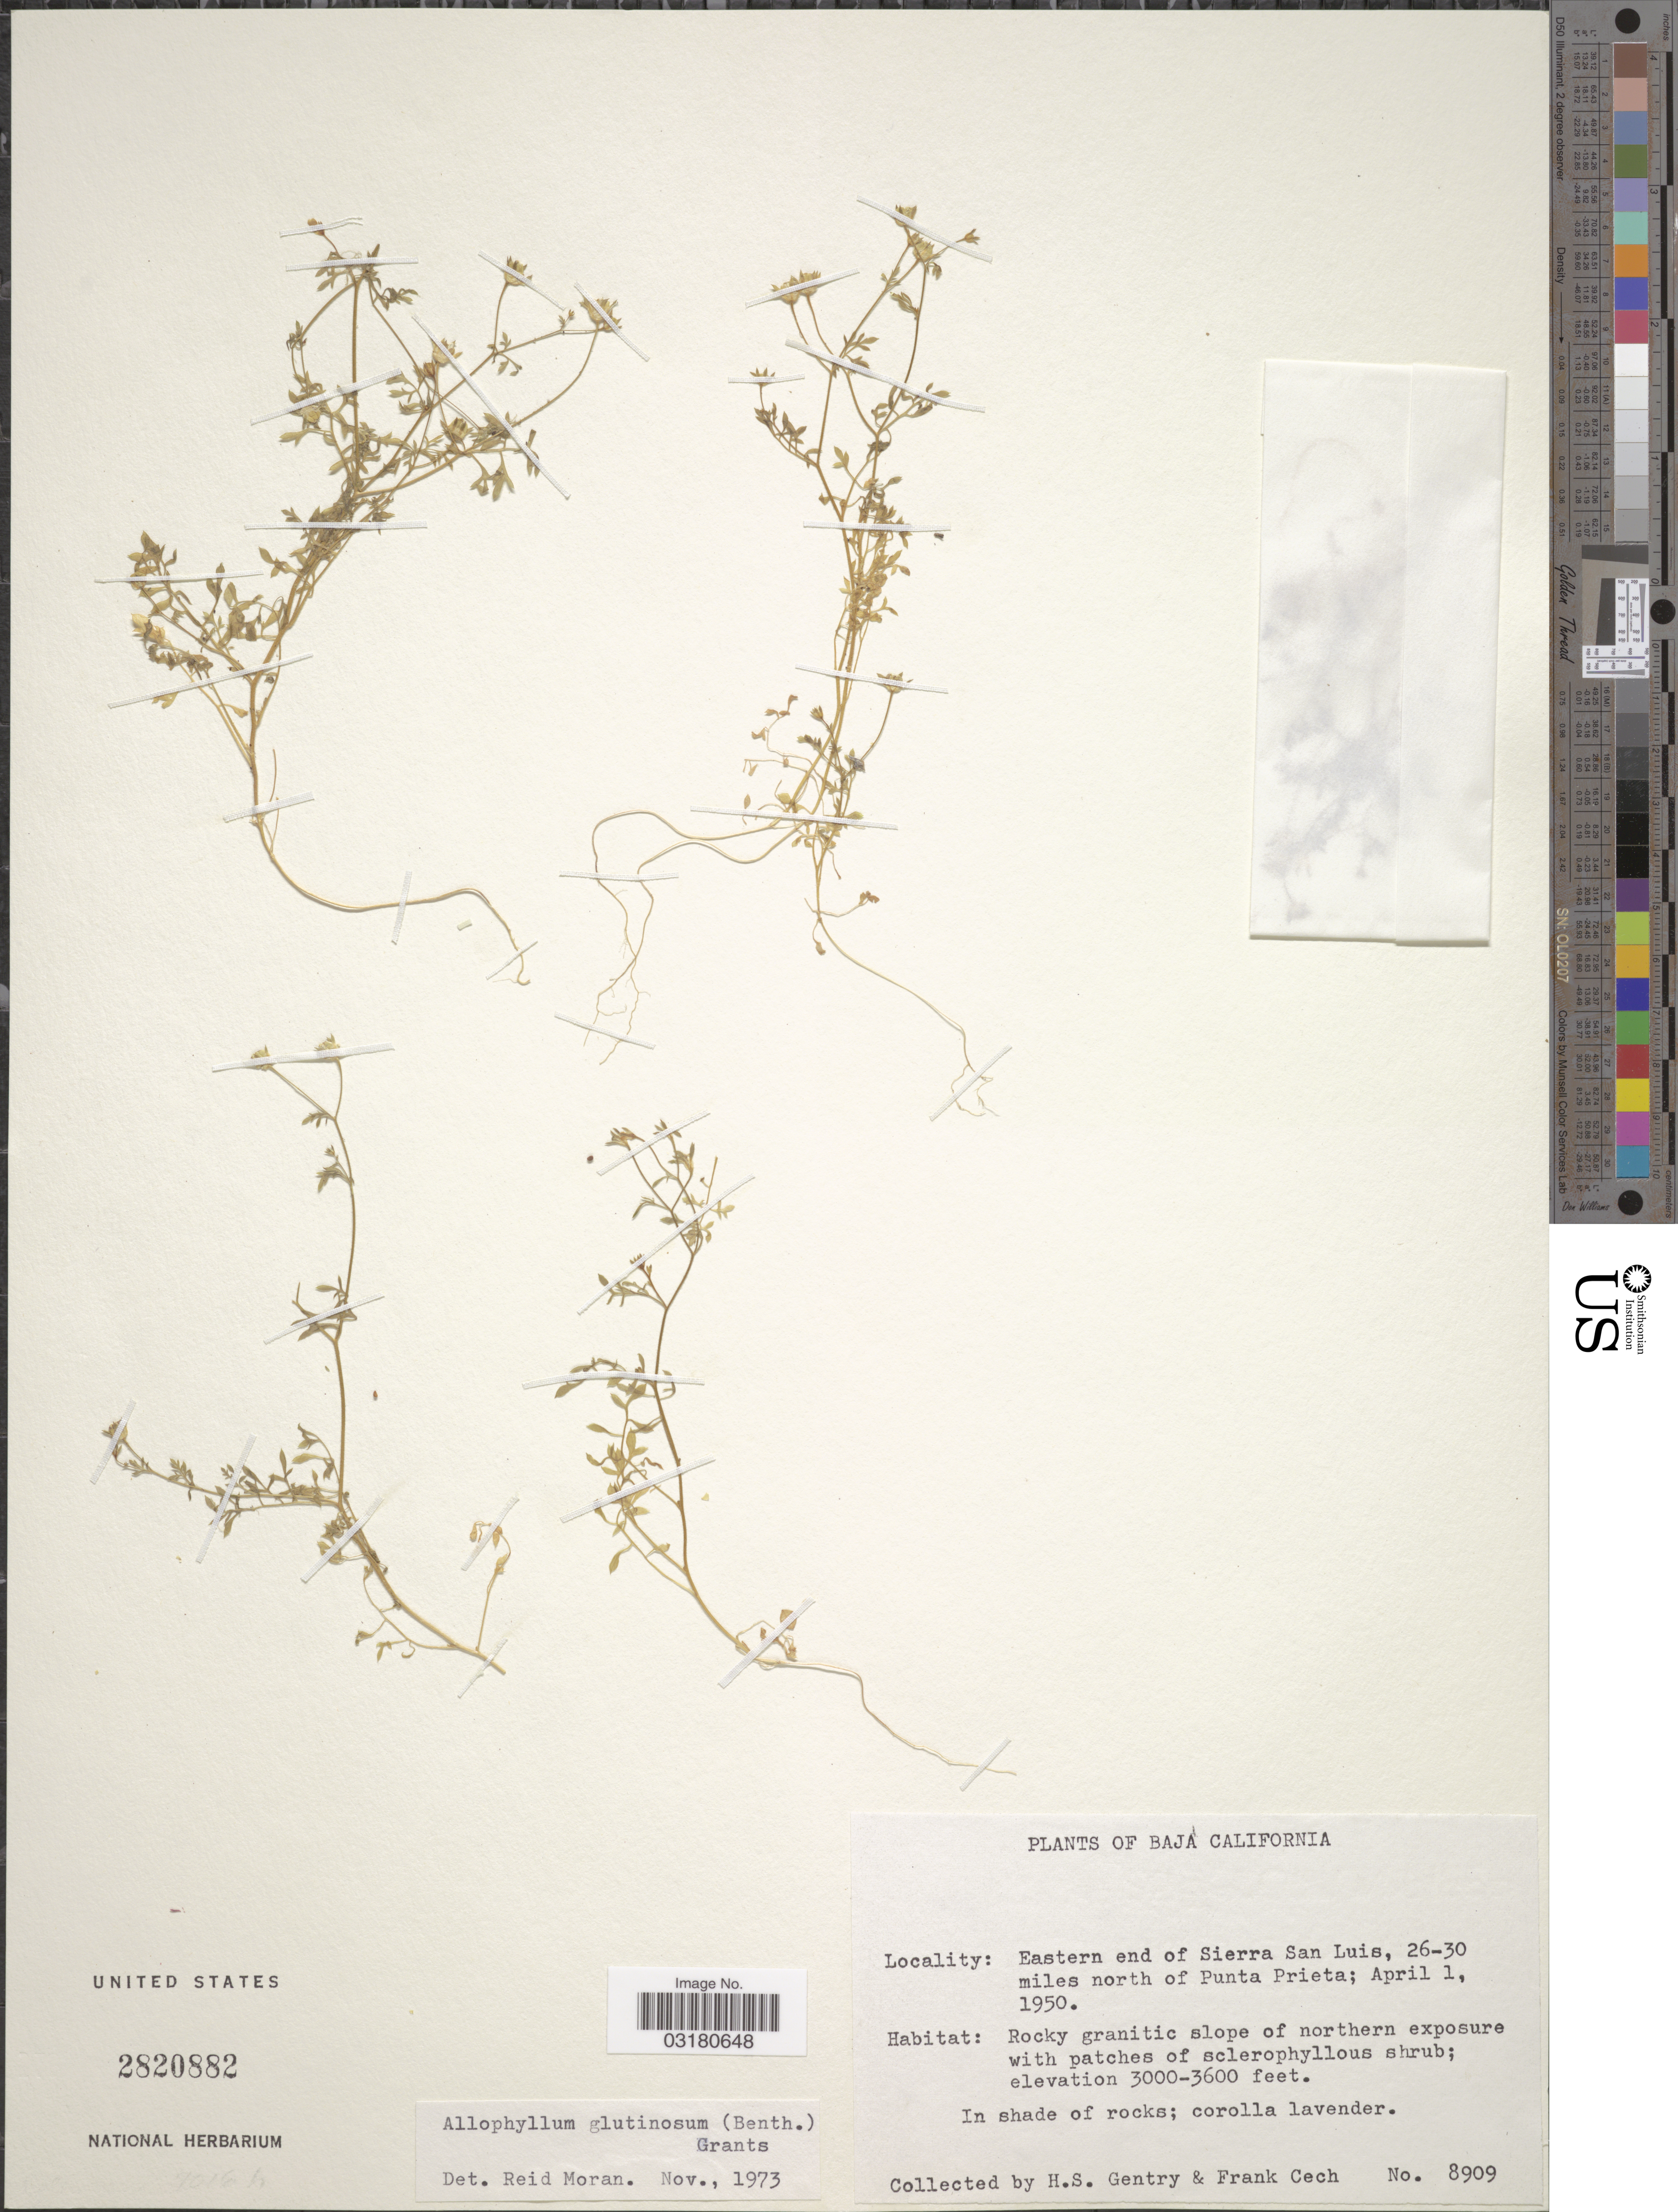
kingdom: Plantae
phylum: Tracheophyta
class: Magnoliopsida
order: Ericales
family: Polemoniaceae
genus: Allophyllum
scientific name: Allophyllum glutinosum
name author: (Benth.) A.D. Grant & V.E. Grant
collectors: H. S. Gentry & F. Cech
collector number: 8909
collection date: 1950-04-01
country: Mexico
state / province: Baja California Norte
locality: Eastern end of Sierra San Luis, 26-30 miles north of Punta Prieta.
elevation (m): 914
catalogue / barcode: US 2820882